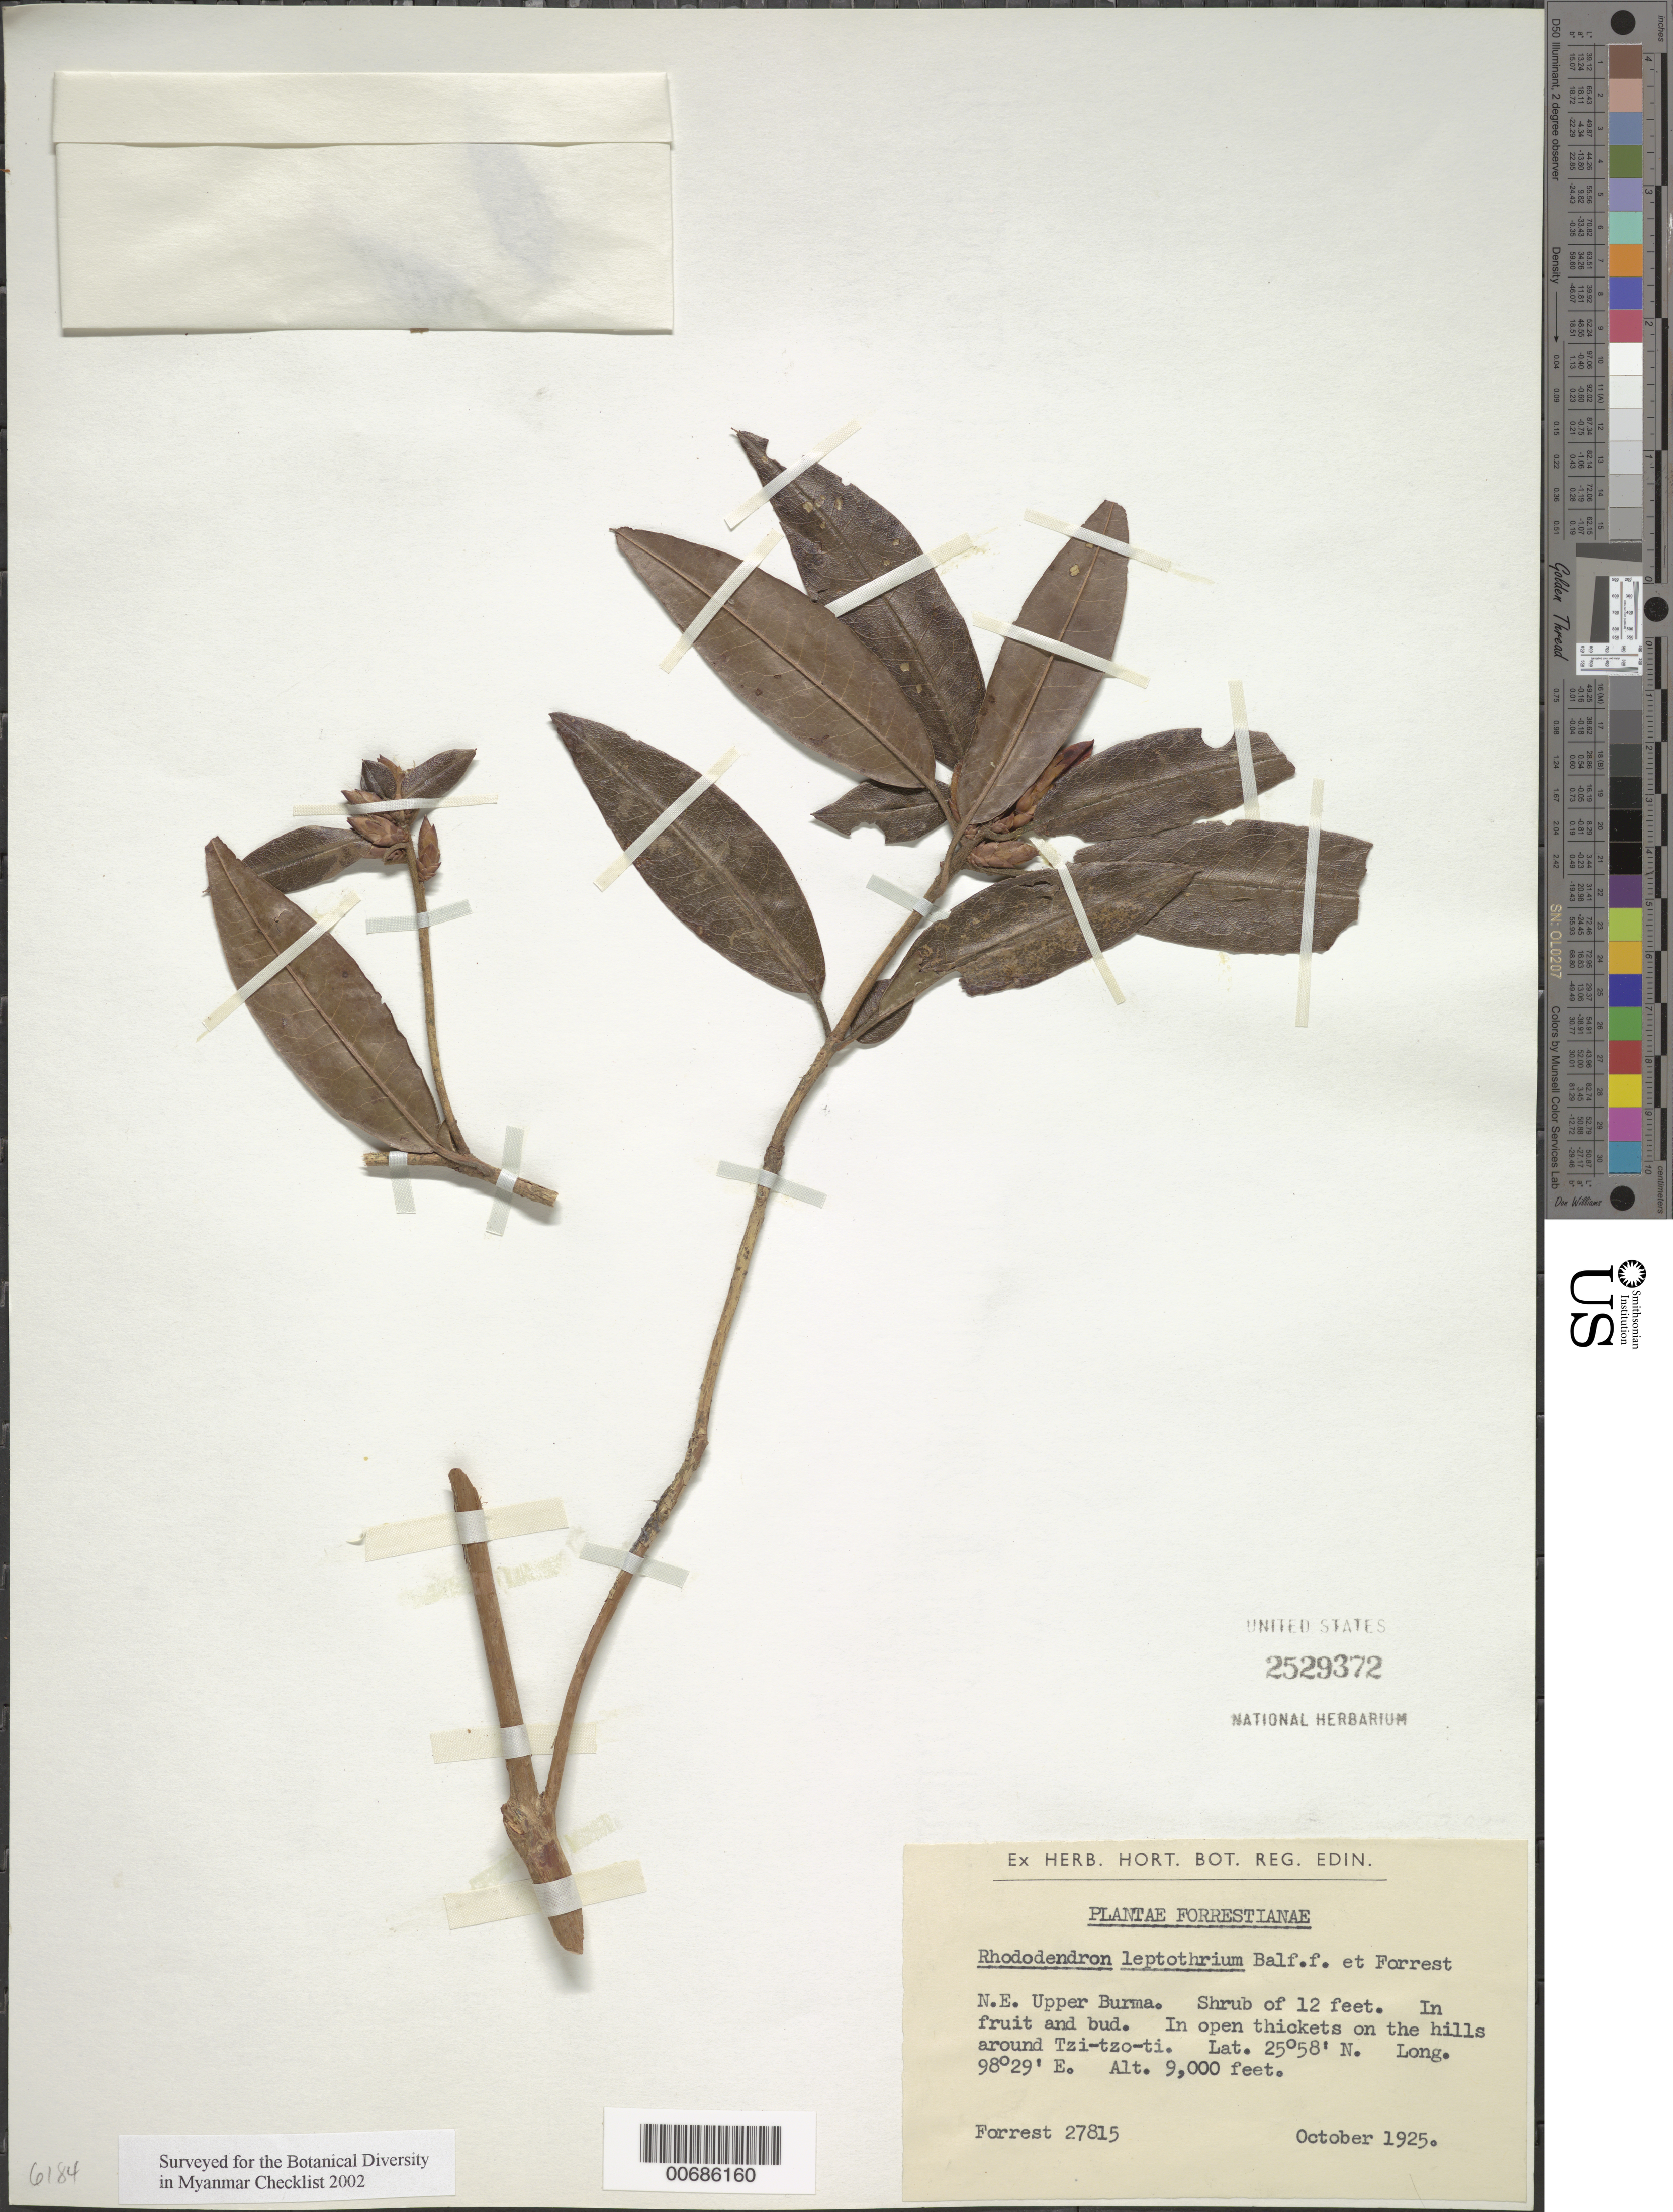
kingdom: Plantae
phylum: Tracheophyta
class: Magnoliopsida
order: Ericales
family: Ericaceae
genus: Rhododendron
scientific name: Rhododendron leptothrium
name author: Balf. f. & Forrest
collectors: G. Forrest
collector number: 27815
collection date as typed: Oct 1925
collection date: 1925-10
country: Myanmar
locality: Tzi-tzo-ti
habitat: Open thickets on hills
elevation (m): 2743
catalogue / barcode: US 2529372